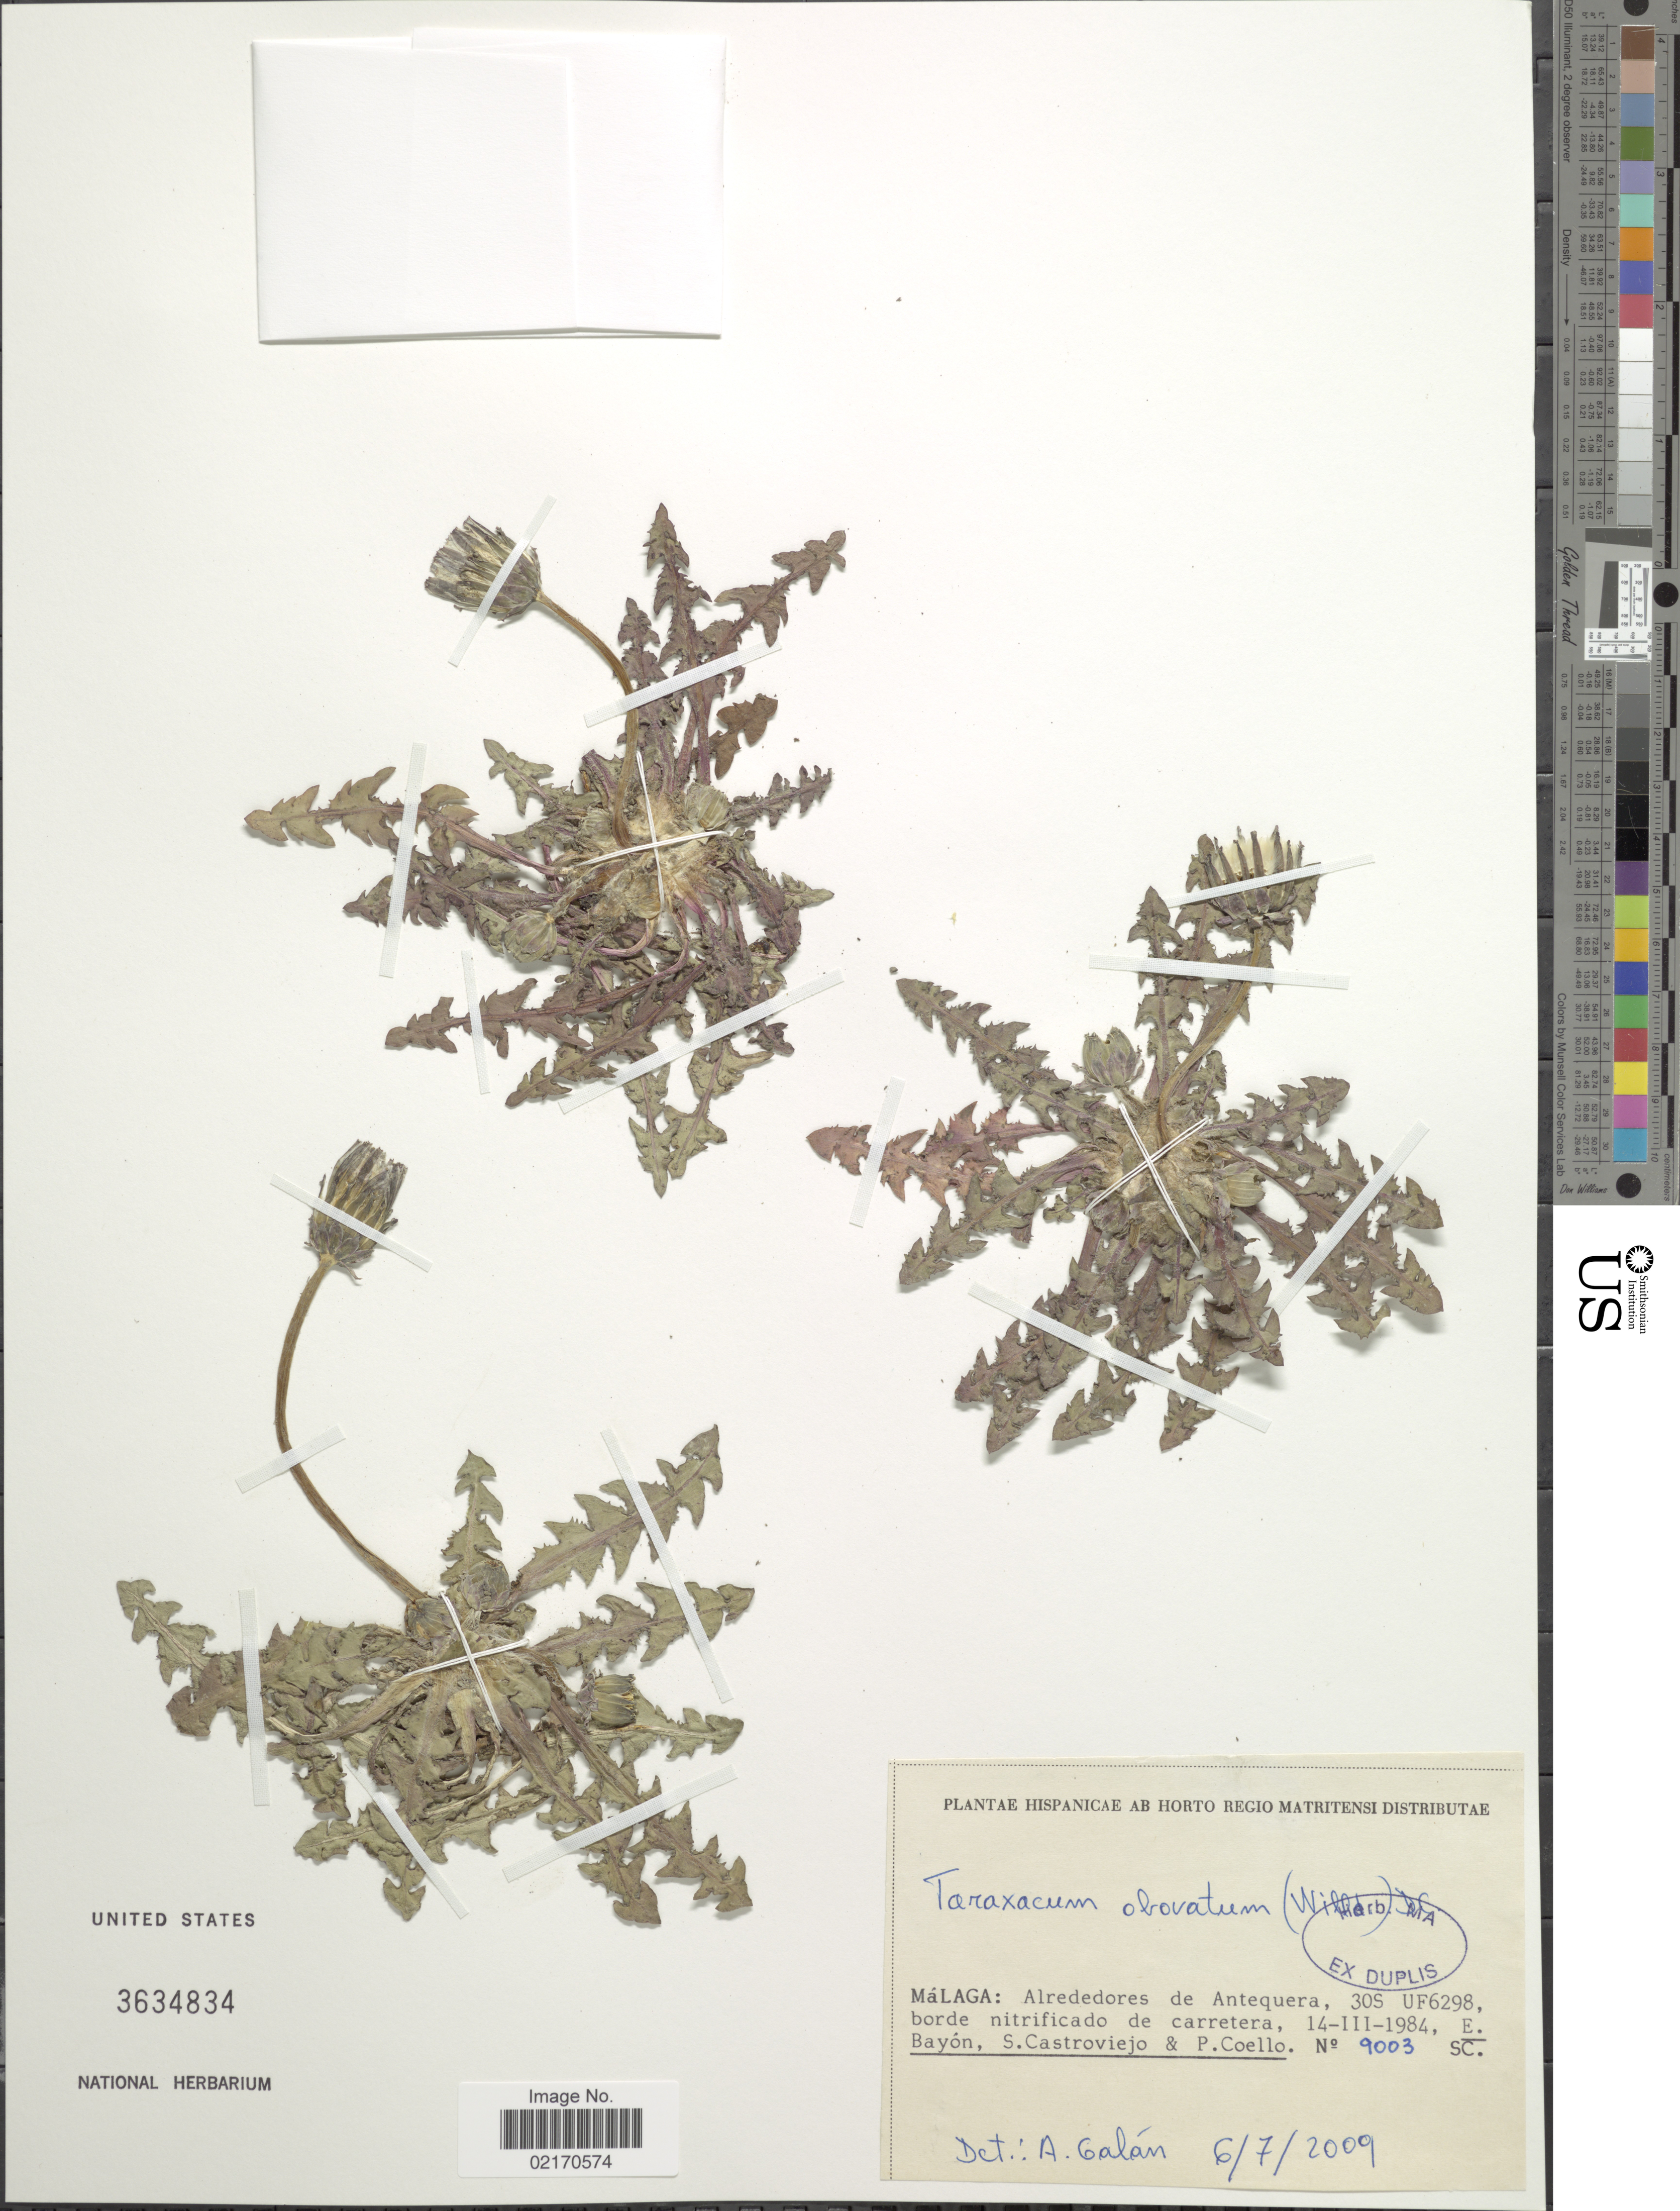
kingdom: Plantae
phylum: Tracheophyta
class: Magnoliopsida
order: Asterales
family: Asteraceae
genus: Taraxacum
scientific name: Taraxacum obovatum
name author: (Willd.) DC.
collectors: E. Bayón, S. Castroviejo & P. Coello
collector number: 9003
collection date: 1984-03-14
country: Spain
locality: Hispanicae ab Horto Regio Matritensi Distributae, Malaga: Alrededores de Antequera, 30S UF6298, borde nitrificado de carretera.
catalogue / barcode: US 3634834